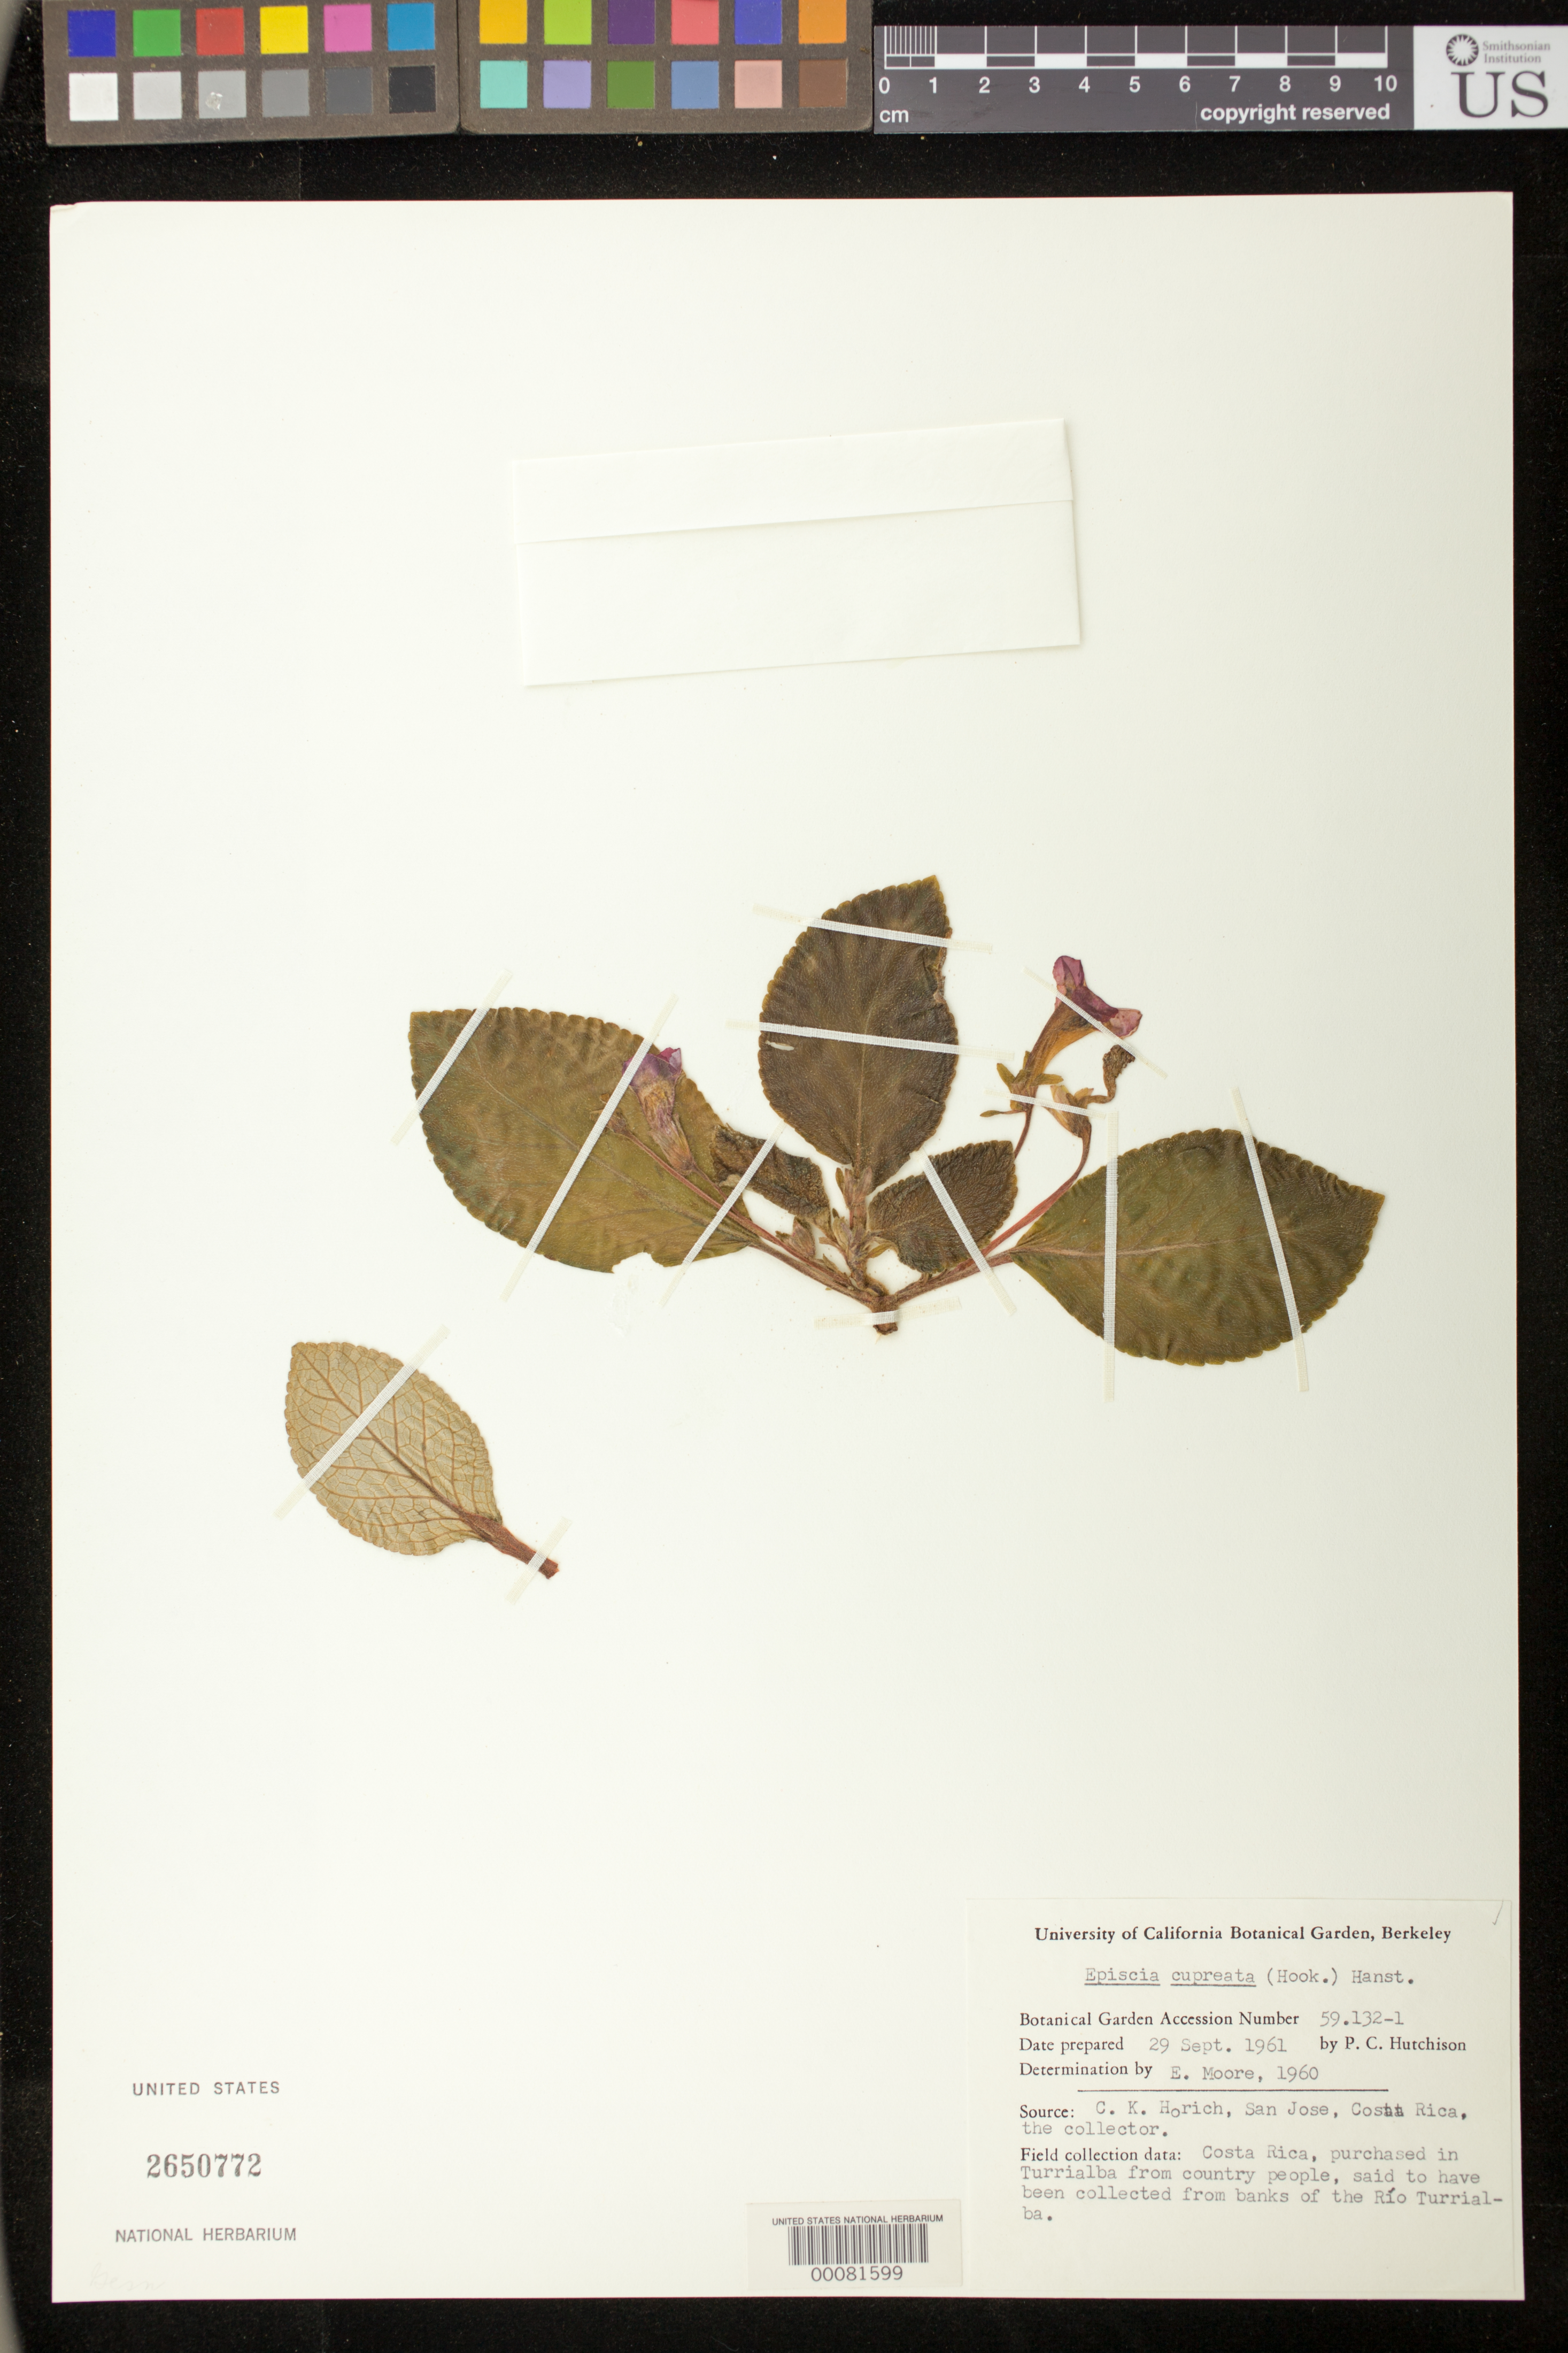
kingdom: Plantae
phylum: Tracheophyta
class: Magnoliopsida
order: Lamiales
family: Gesneriaceae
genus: Episcia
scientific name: Episcia cupreata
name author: (Hook.) Hanst.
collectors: P. C. Hutchison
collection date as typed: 29 Sep 1961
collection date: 1961-09-29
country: Costa Rica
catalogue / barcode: US 2650772